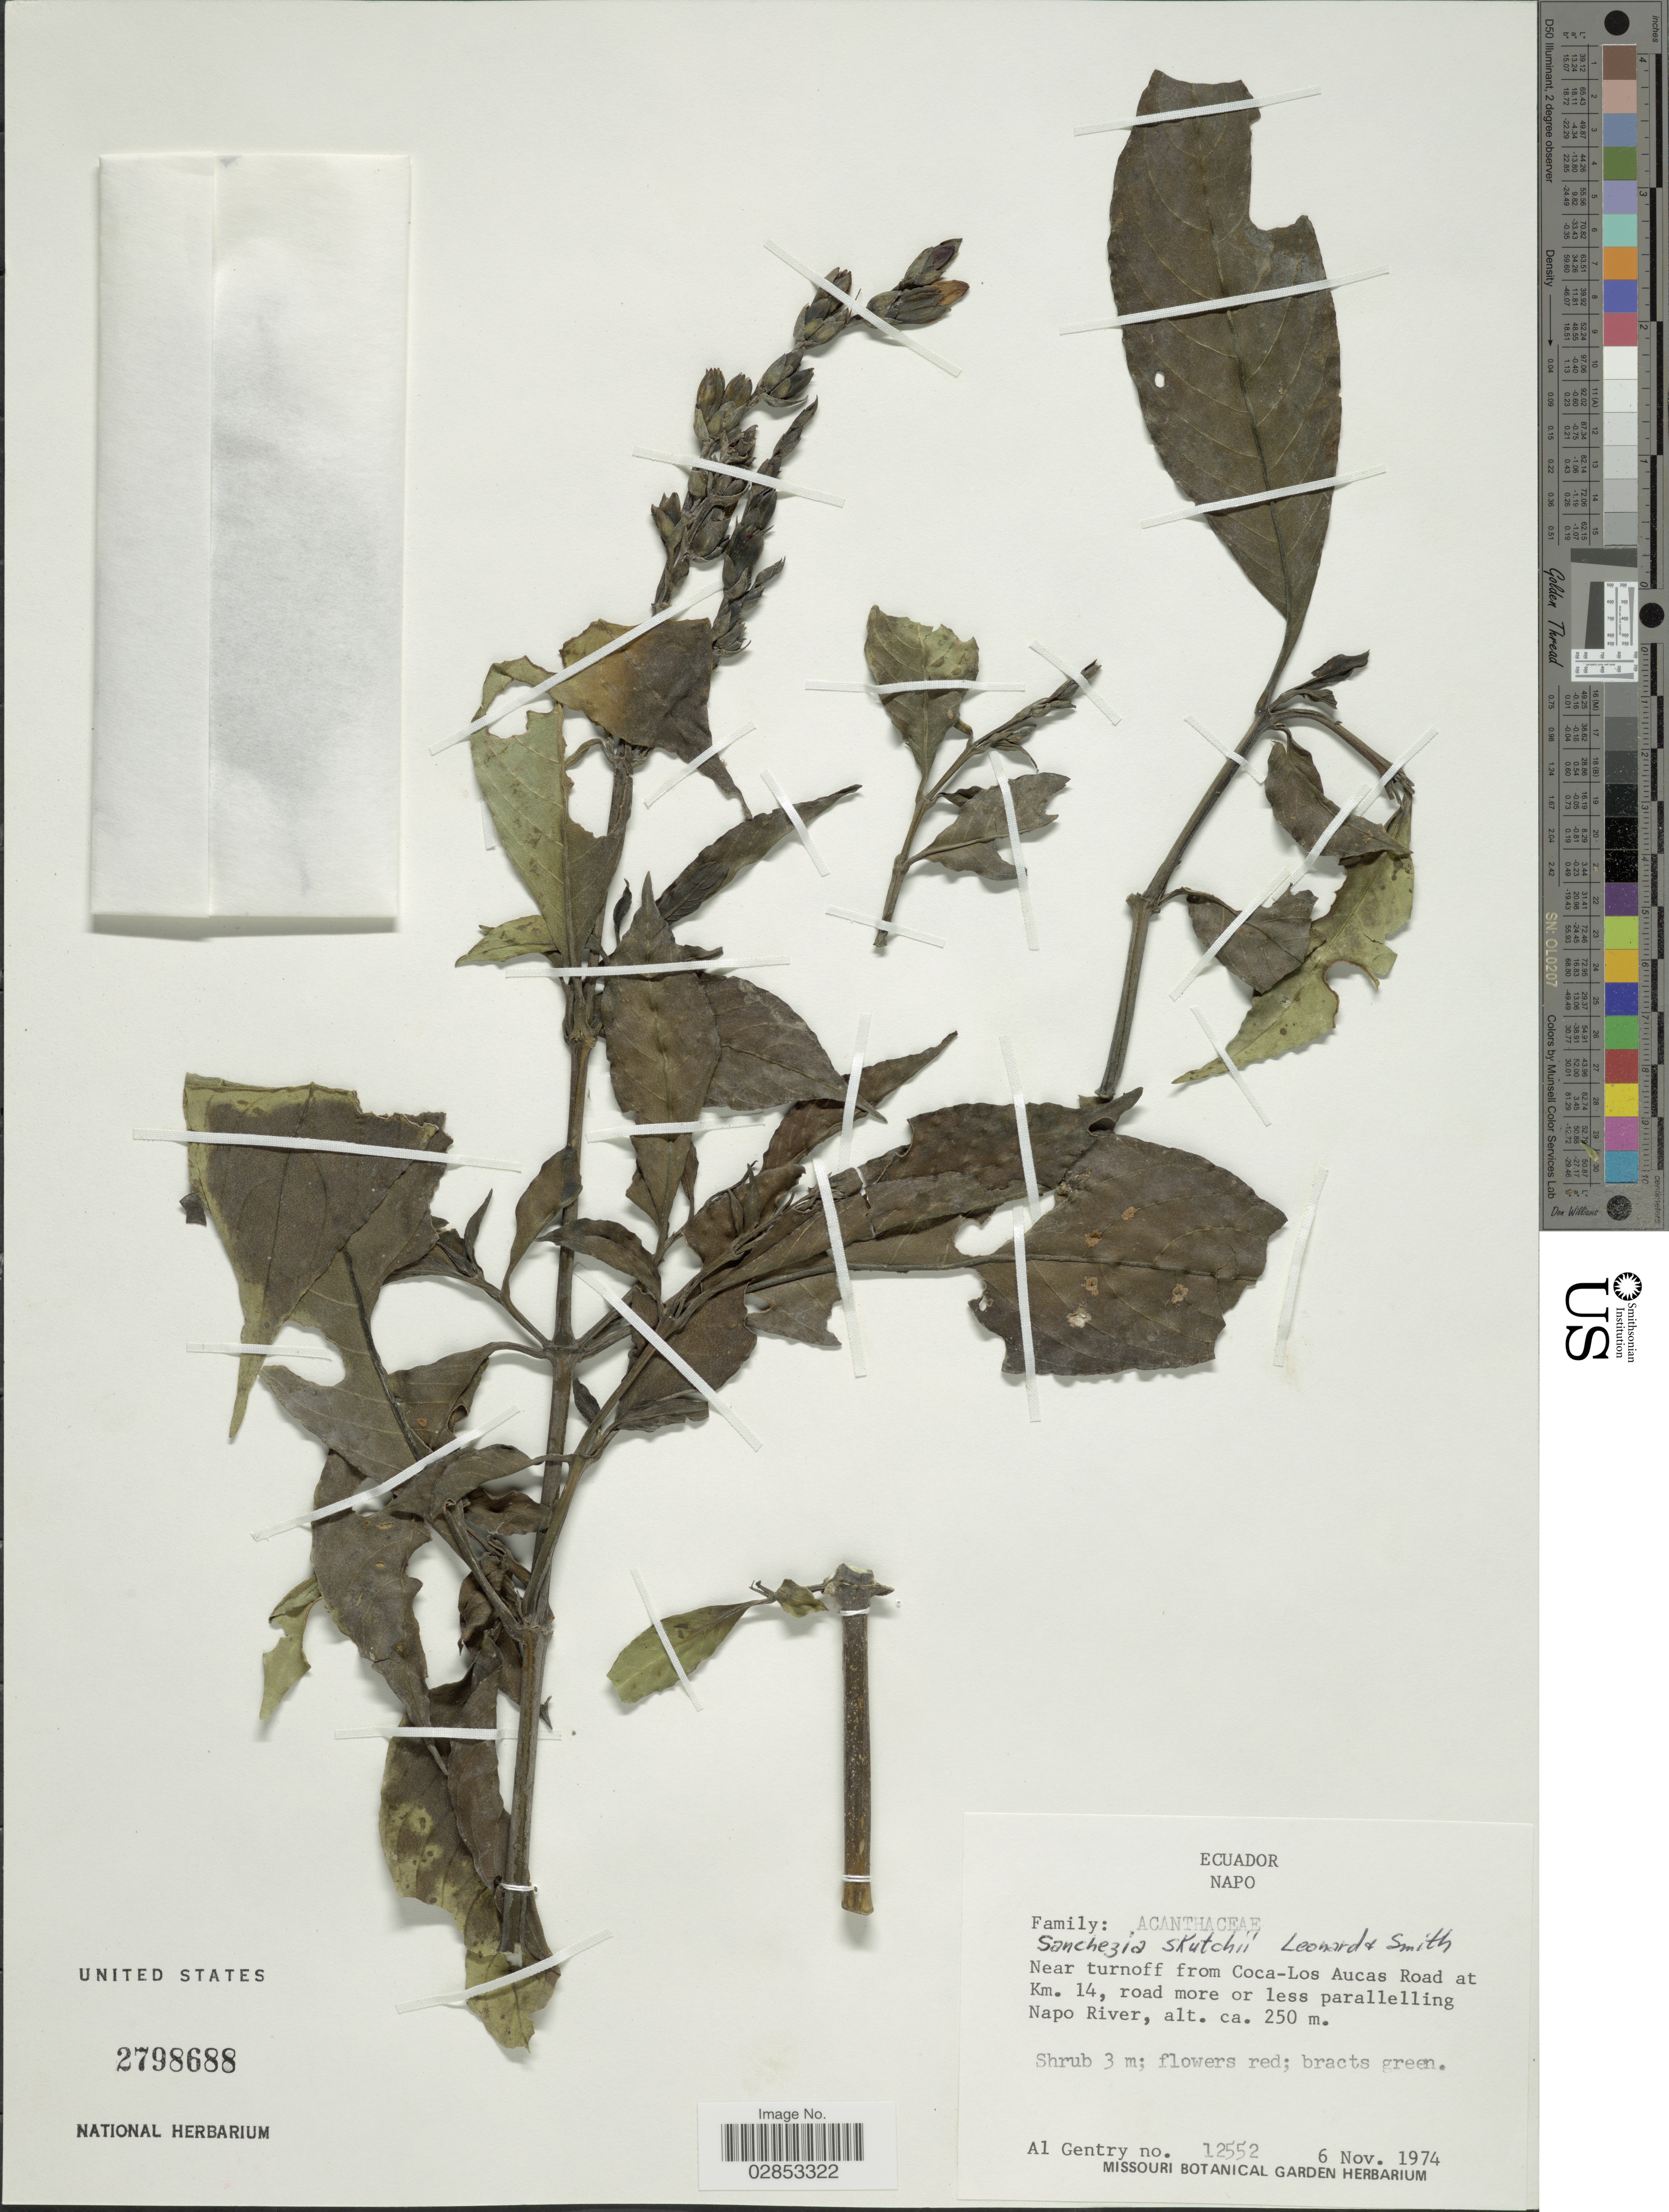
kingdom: Plantae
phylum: Tracheophyta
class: Magnoliopsida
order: Lamiales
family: Acanthaceae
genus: Sanchezia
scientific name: Sanchezia putumayensis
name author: Leonard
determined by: Azevedo, Igor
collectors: A. H. Gentry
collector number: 12552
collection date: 1974-11-06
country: Ecuador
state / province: Napo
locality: Napo, Near Turnoff from Coca-Los Aucus Road at Km. 14, road more or less parallelling, Napo River.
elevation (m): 250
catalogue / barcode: US 2798688